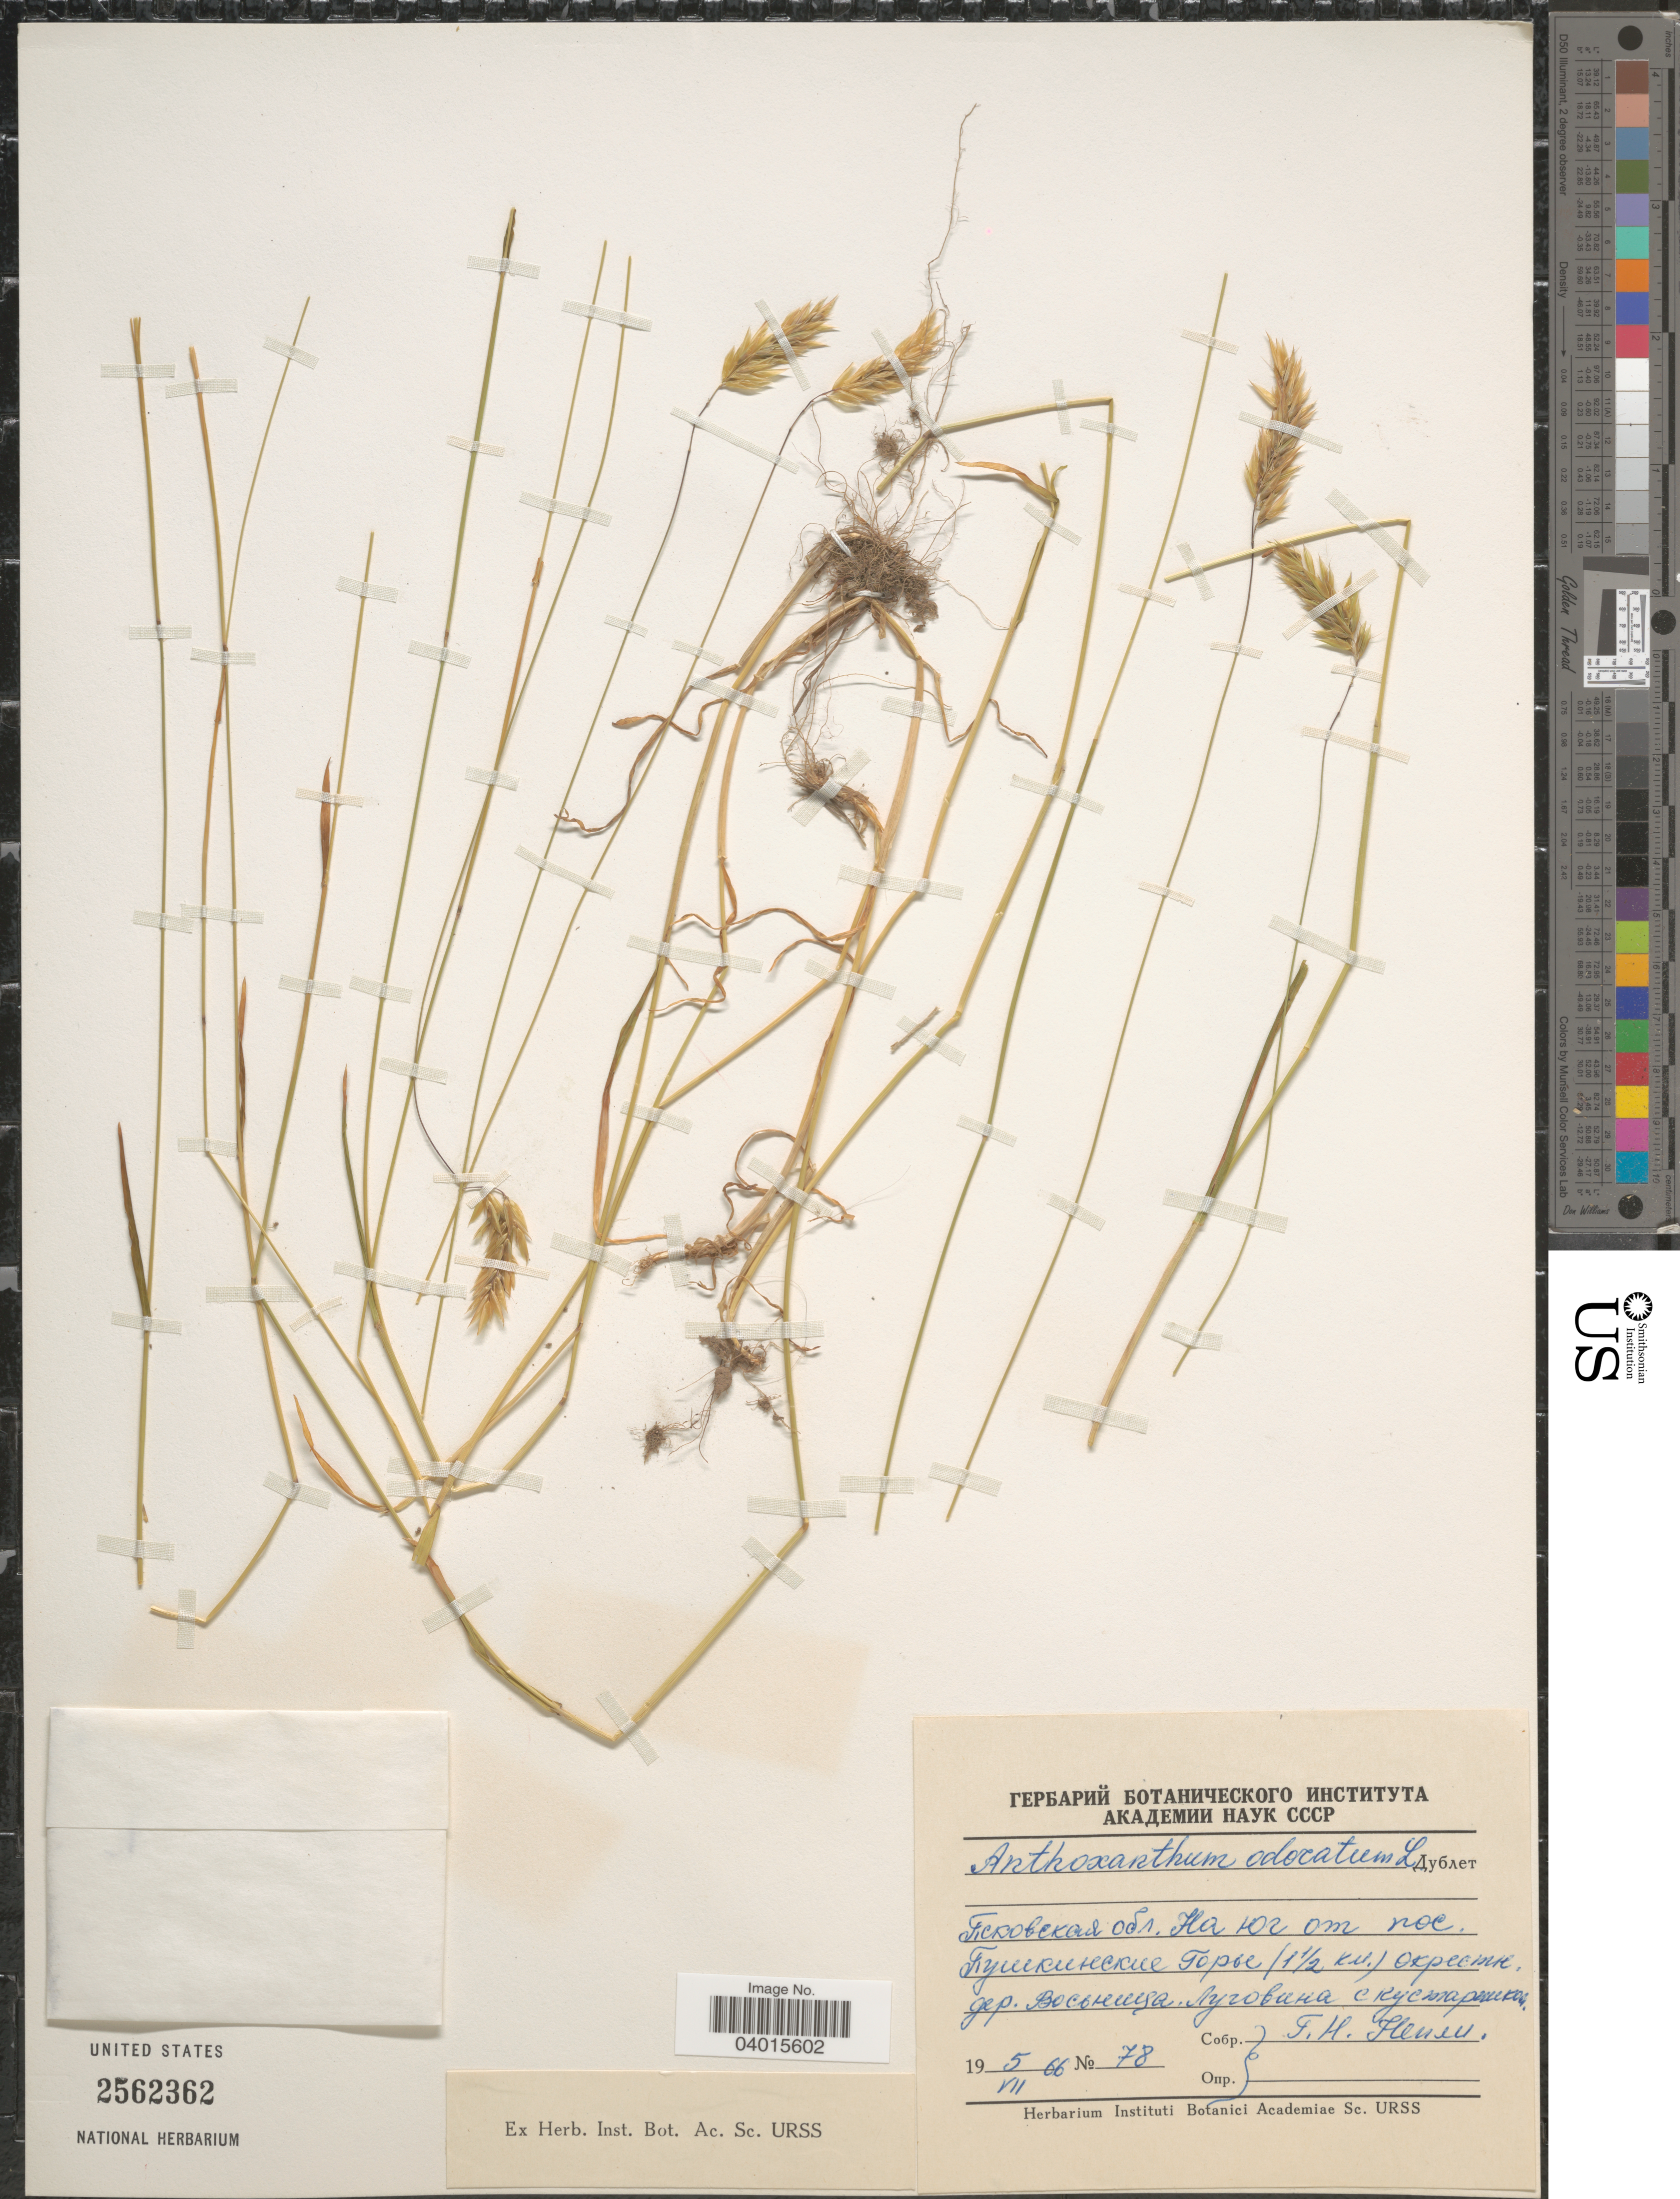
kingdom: Plantae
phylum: Tracheophyta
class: Liliopsida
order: Poales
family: Poaceae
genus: Anthoxanthum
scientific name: Anthoxanthum odoratum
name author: L.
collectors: G. Nepli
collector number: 78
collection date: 1966-07-05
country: Russian Federation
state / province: Pskov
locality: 1.5 km S from Pushkinskie Gory, vicinity of village Vosnitsa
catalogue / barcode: US 2562362